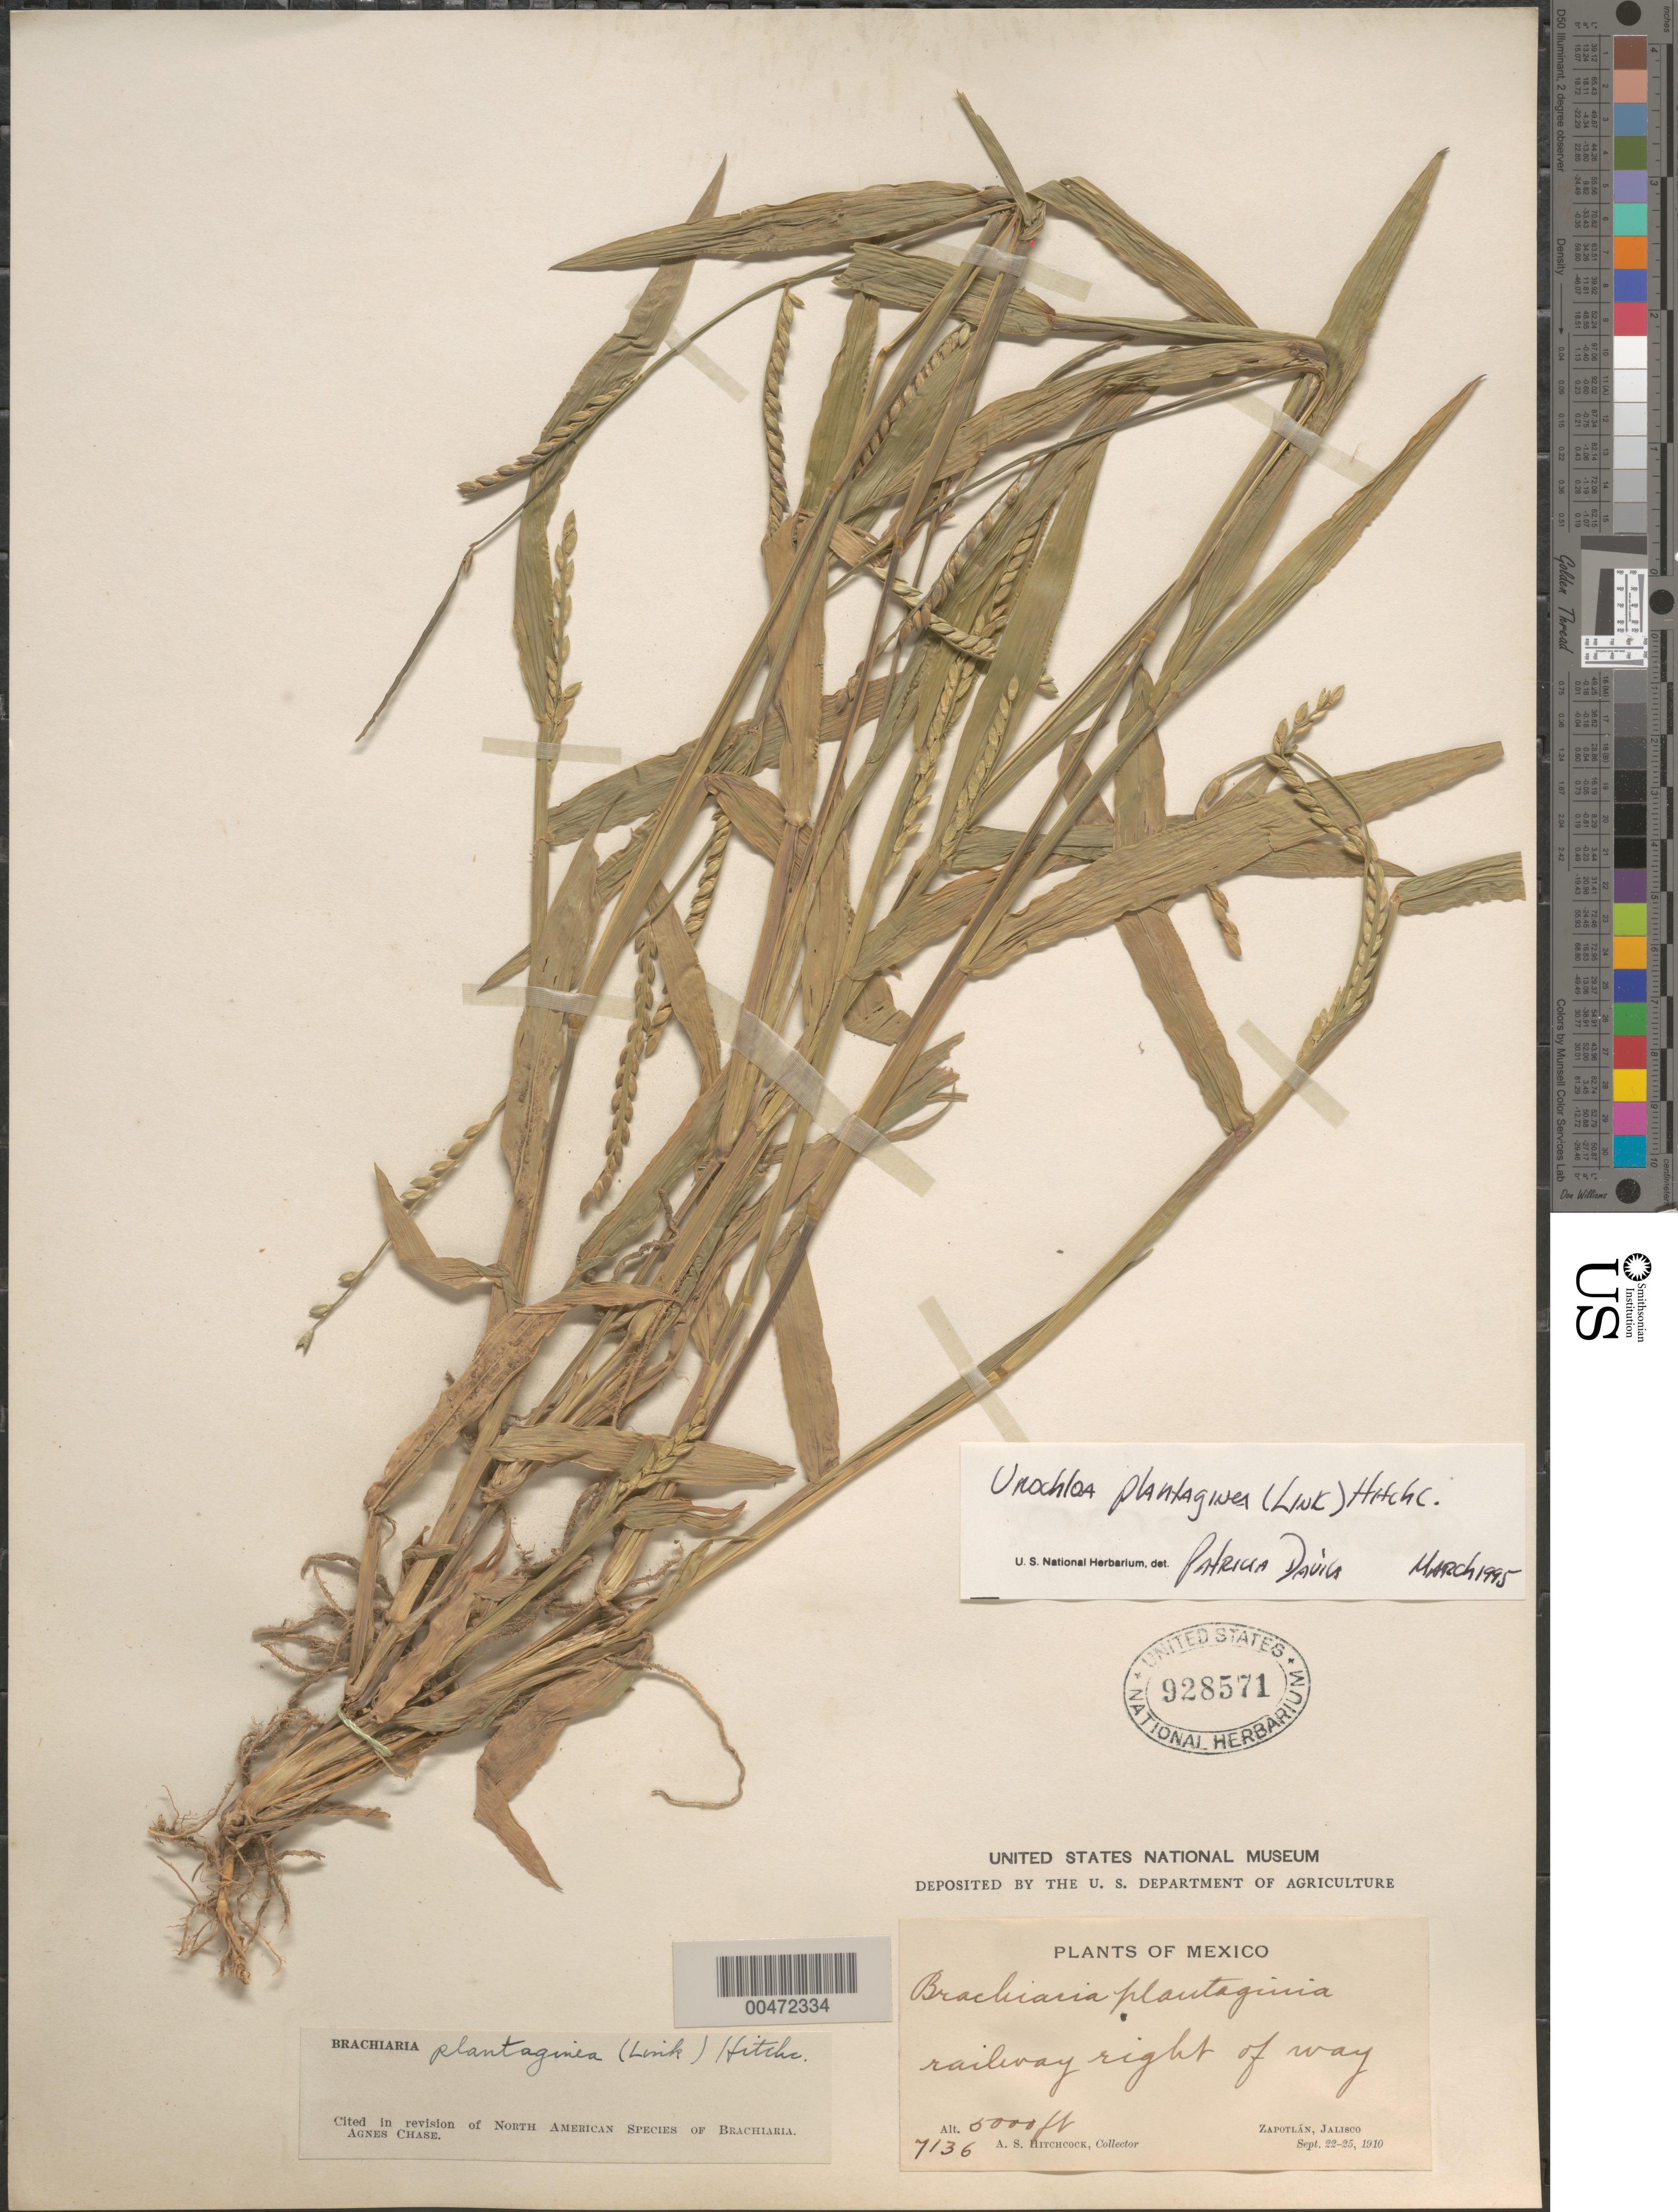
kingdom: Plantae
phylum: Tracheophyta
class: Liliopsida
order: Poales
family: Poaceae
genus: Urochloa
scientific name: Urochloa plantiginea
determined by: Dávila, P. D.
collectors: A. S. Hitchcock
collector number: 7136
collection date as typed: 22 Sep 1910 to 25 Sep 1910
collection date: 1910-09-22/1910-09-25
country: Mexico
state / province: Jalisco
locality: Zapotlán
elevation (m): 1524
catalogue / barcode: US 928571